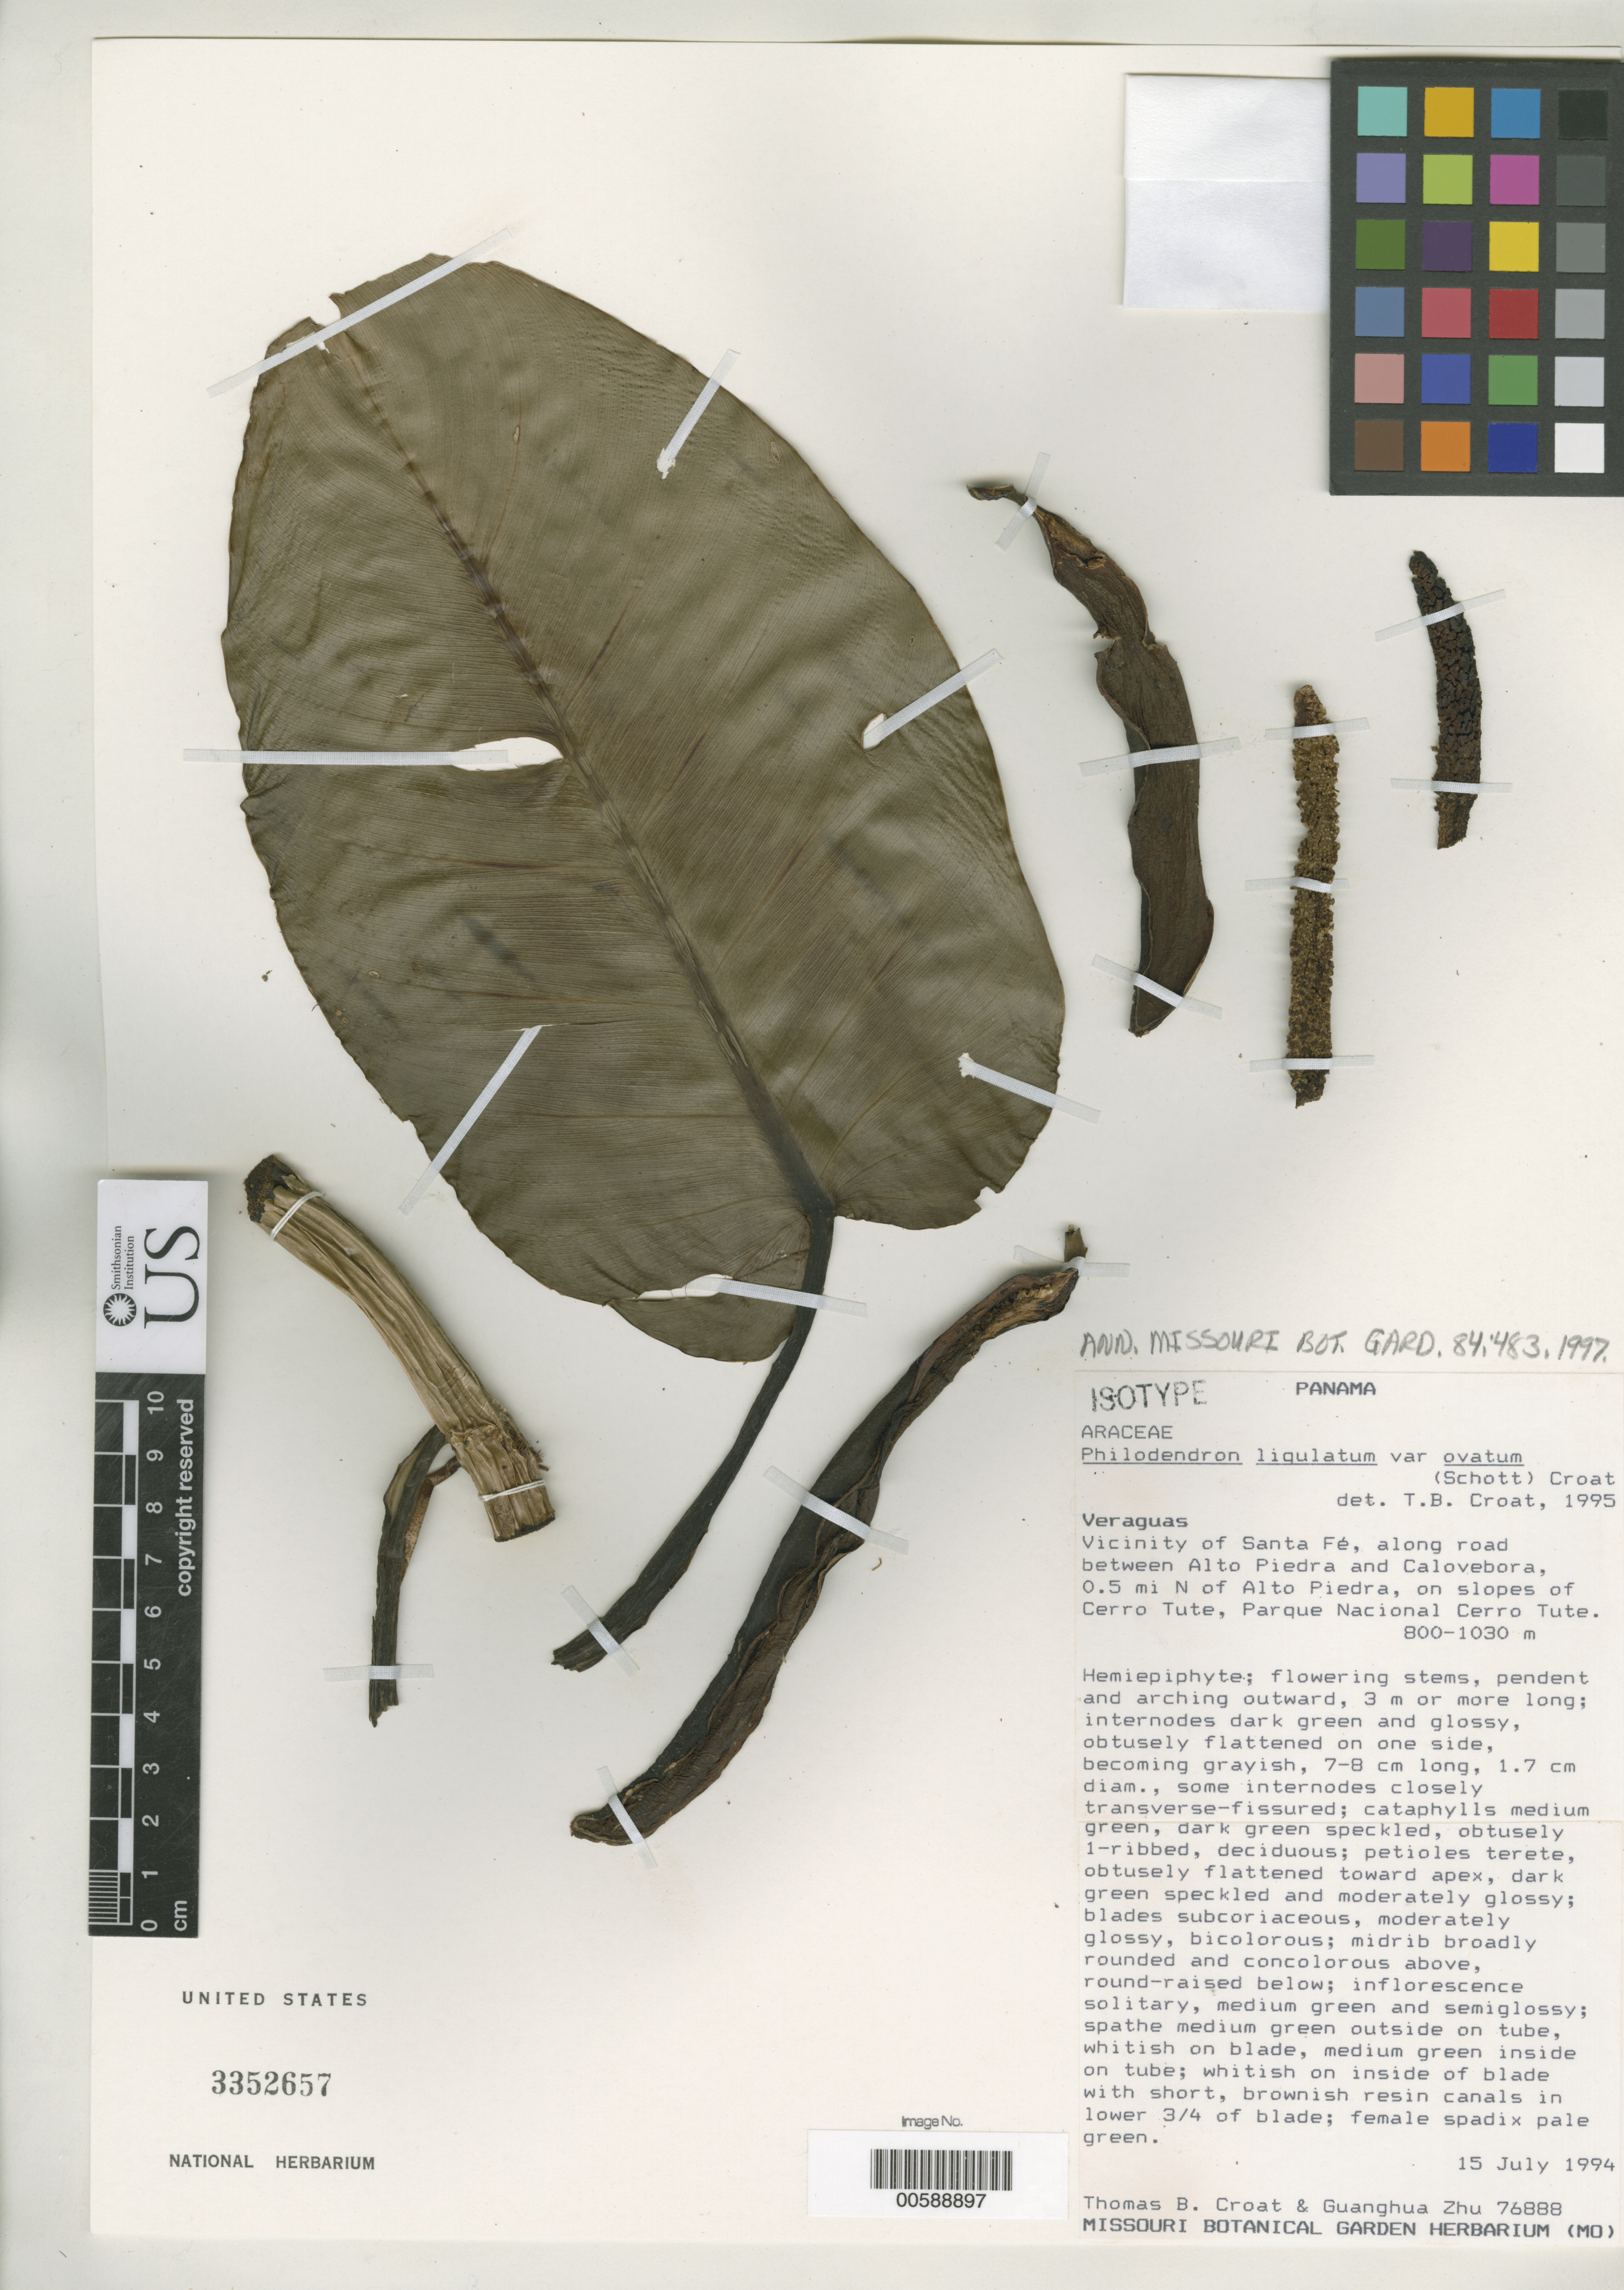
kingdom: Plantae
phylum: Tracheophyta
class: Liliopsida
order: Alismatales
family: Araceae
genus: Philodendron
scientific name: Philodendron ligulatum var. ovatum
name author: Croat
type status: Isotype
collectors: T. B. Croat & G. H. Zhu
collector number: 76888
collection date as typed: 15 Jul 1994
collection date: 1994-07-15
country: Panama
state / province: Veraguas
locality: Vicinity of Santa Fe, between Alto Piedra & Calovebora, .5 mi N of Alto Piedra, slopes of Cerro Tute, Parque Nacional Cerro Tute.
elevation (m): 800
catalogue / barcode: US 3352657